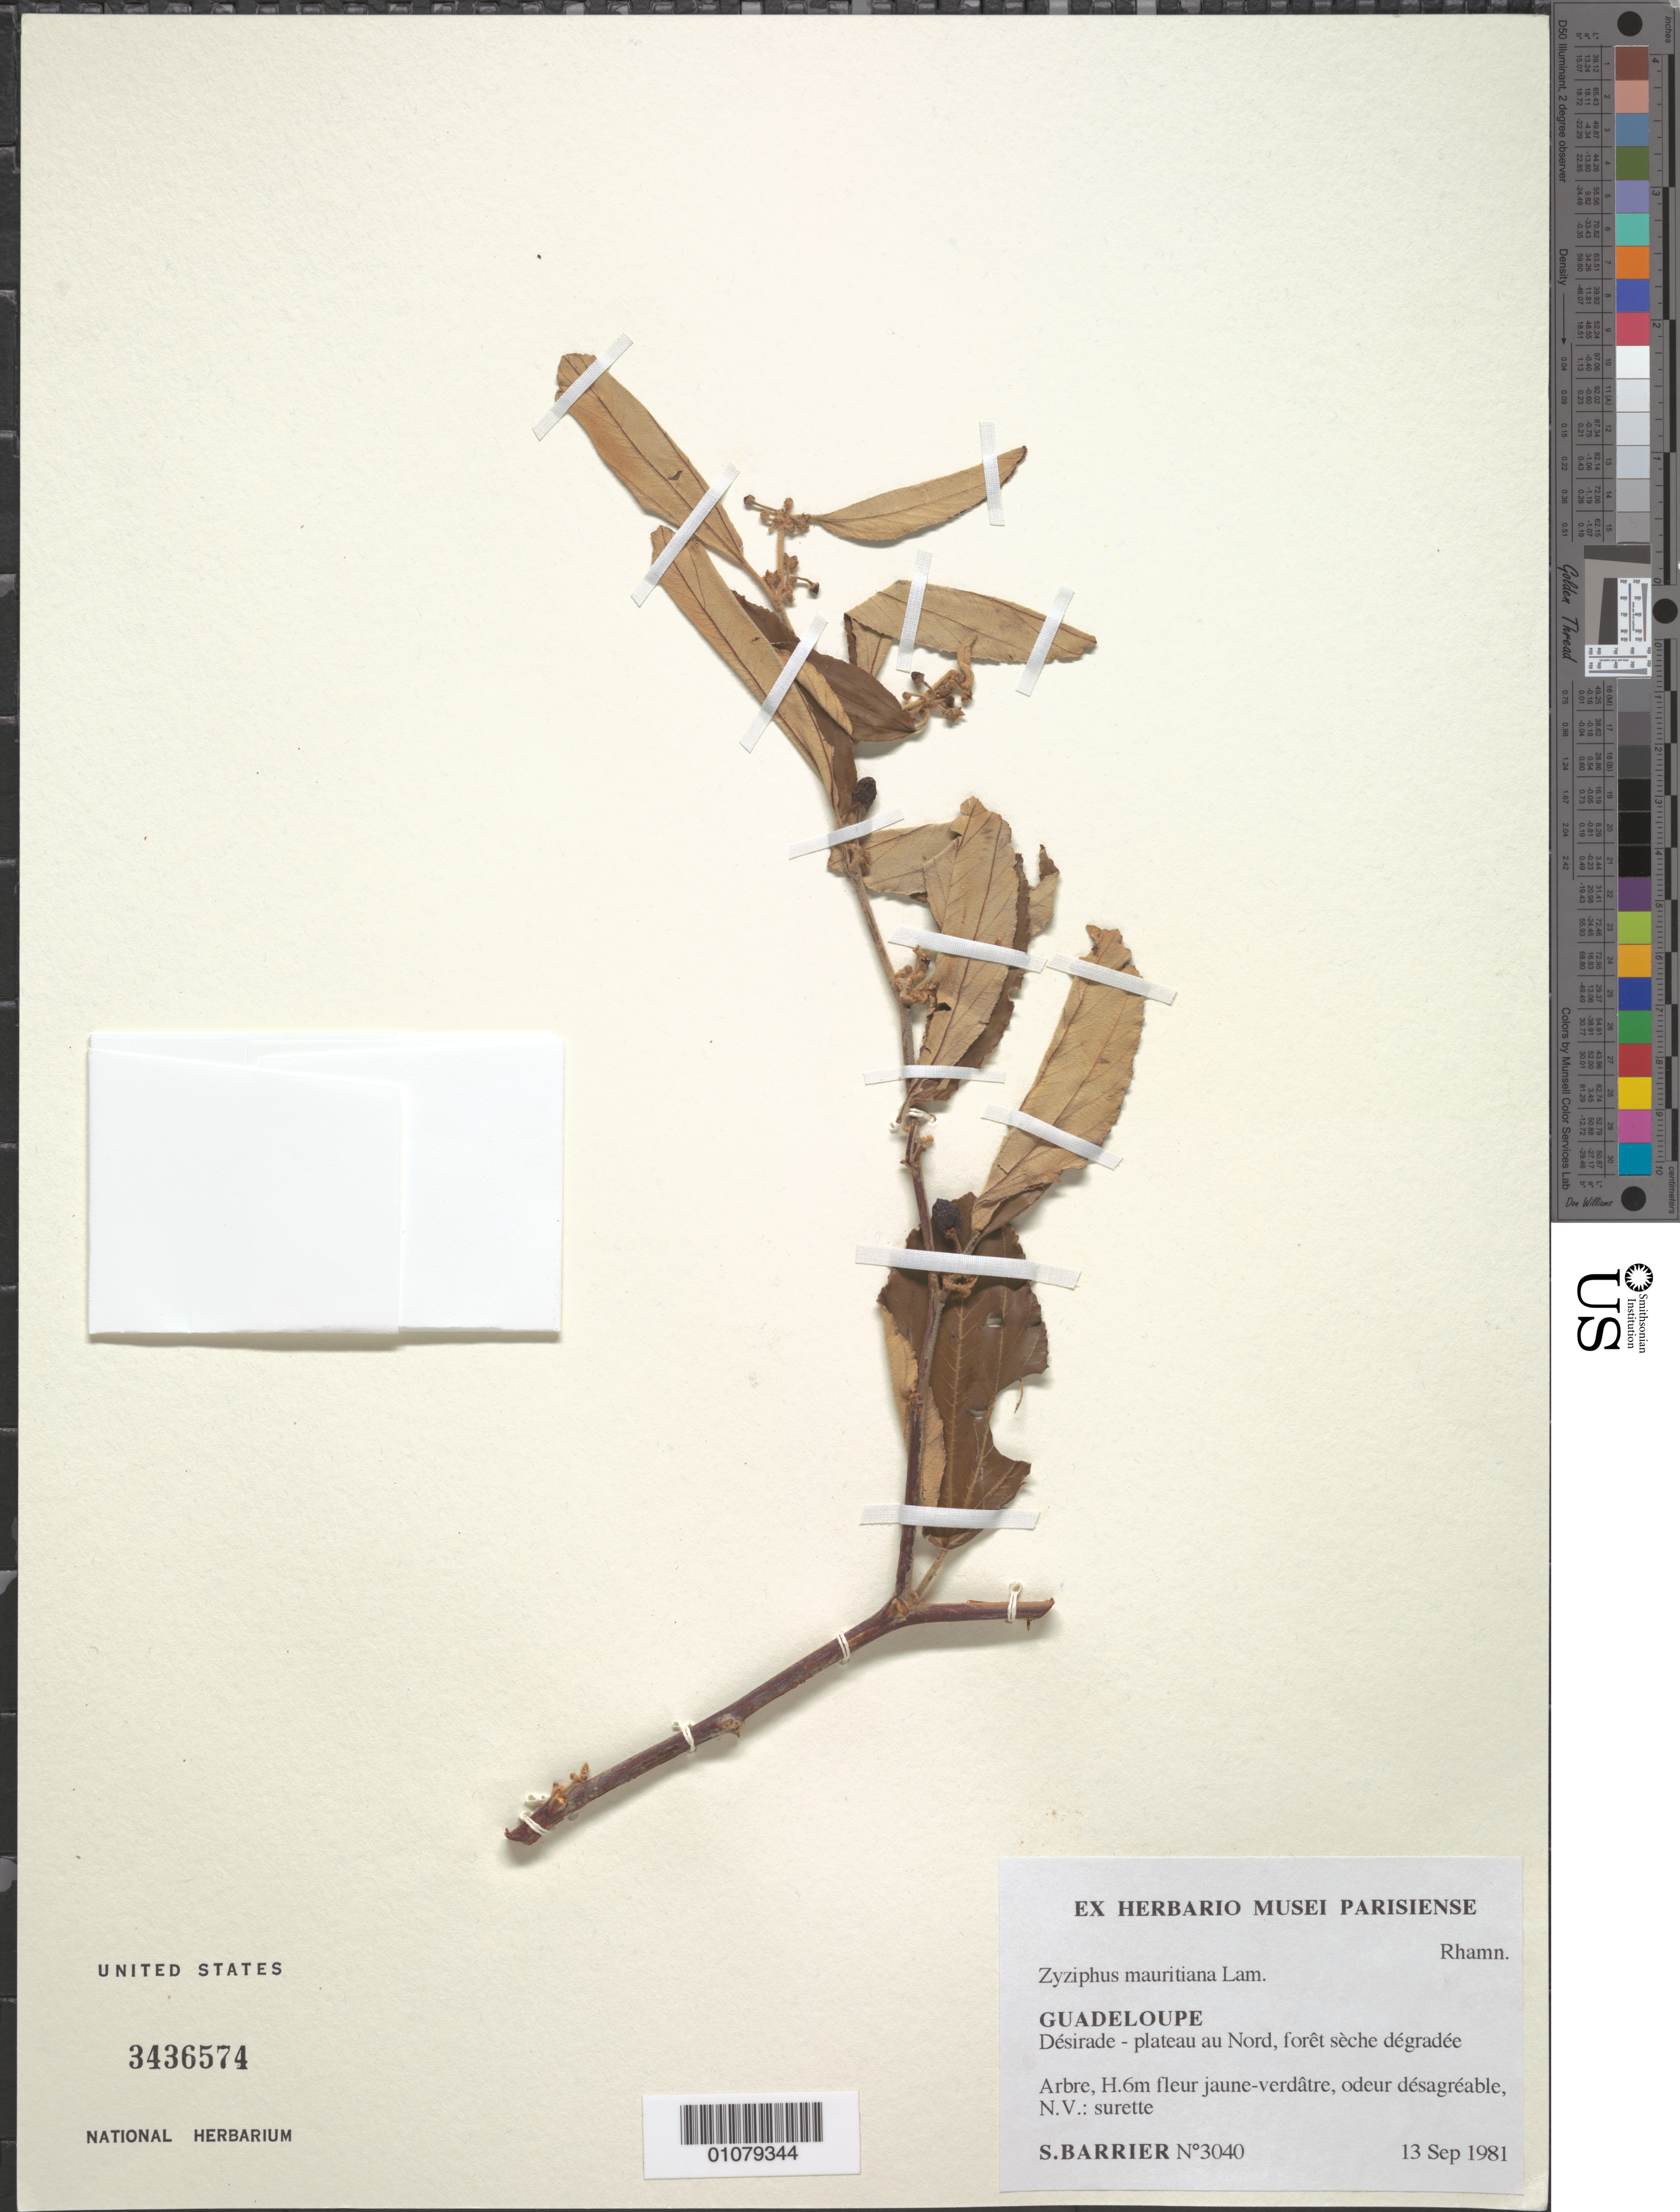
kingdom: Plantae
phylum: Tracheophyta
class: Magnoliopsida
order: Rosales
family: Rhamnaceae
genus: Ziziphus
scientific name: Ziziphus mauritiana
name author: Lam.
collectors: S. Barrier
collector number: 3040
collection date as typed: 13 Sep 1981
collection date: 1981-09-13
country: Guadeloupe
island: La Désirade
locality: Desirade-plateau au Nord, foret seche degradee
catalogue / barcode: US 3436574